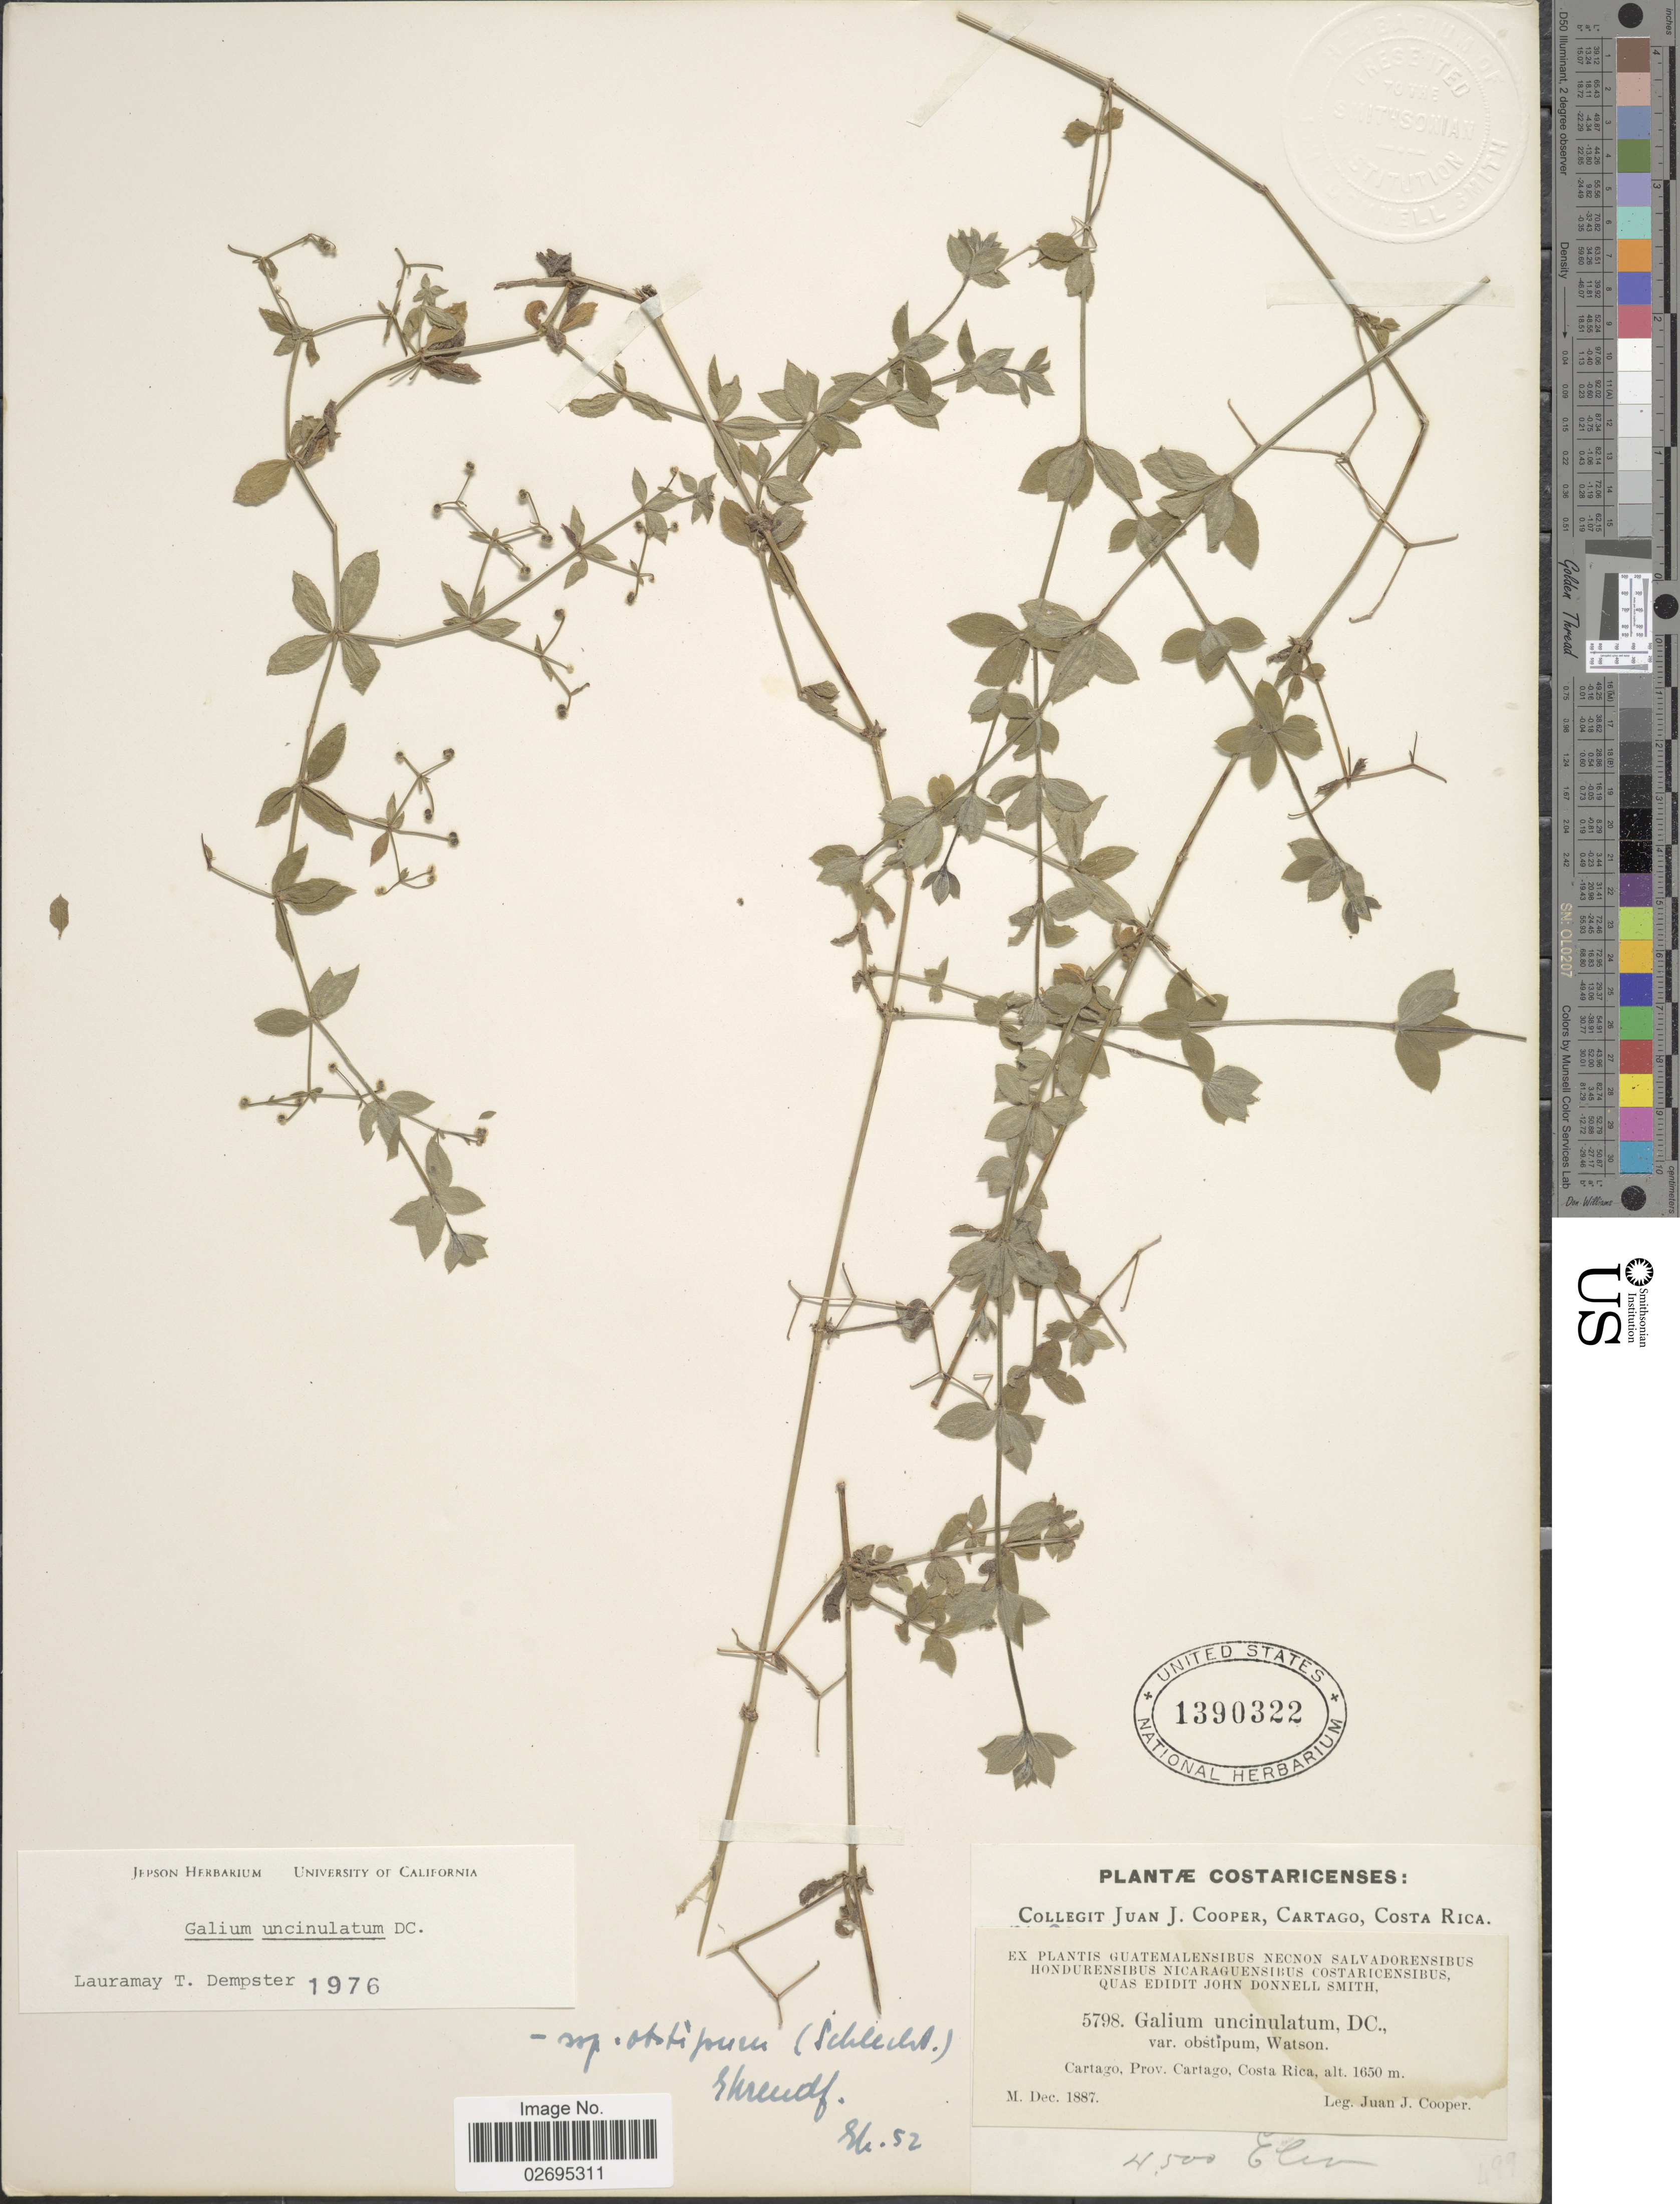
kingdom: Plantae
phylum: Tracheophyta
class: Magnoliopsida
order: Gentianales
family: Rubiaceae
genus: Galium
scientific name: Galium uncinulatum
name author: DC.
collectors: J. J. Cooper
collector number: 5798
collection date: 1887-12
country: Costa Rica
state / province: Cartago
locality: Cartago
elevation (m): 1650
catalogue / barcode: US 1390322